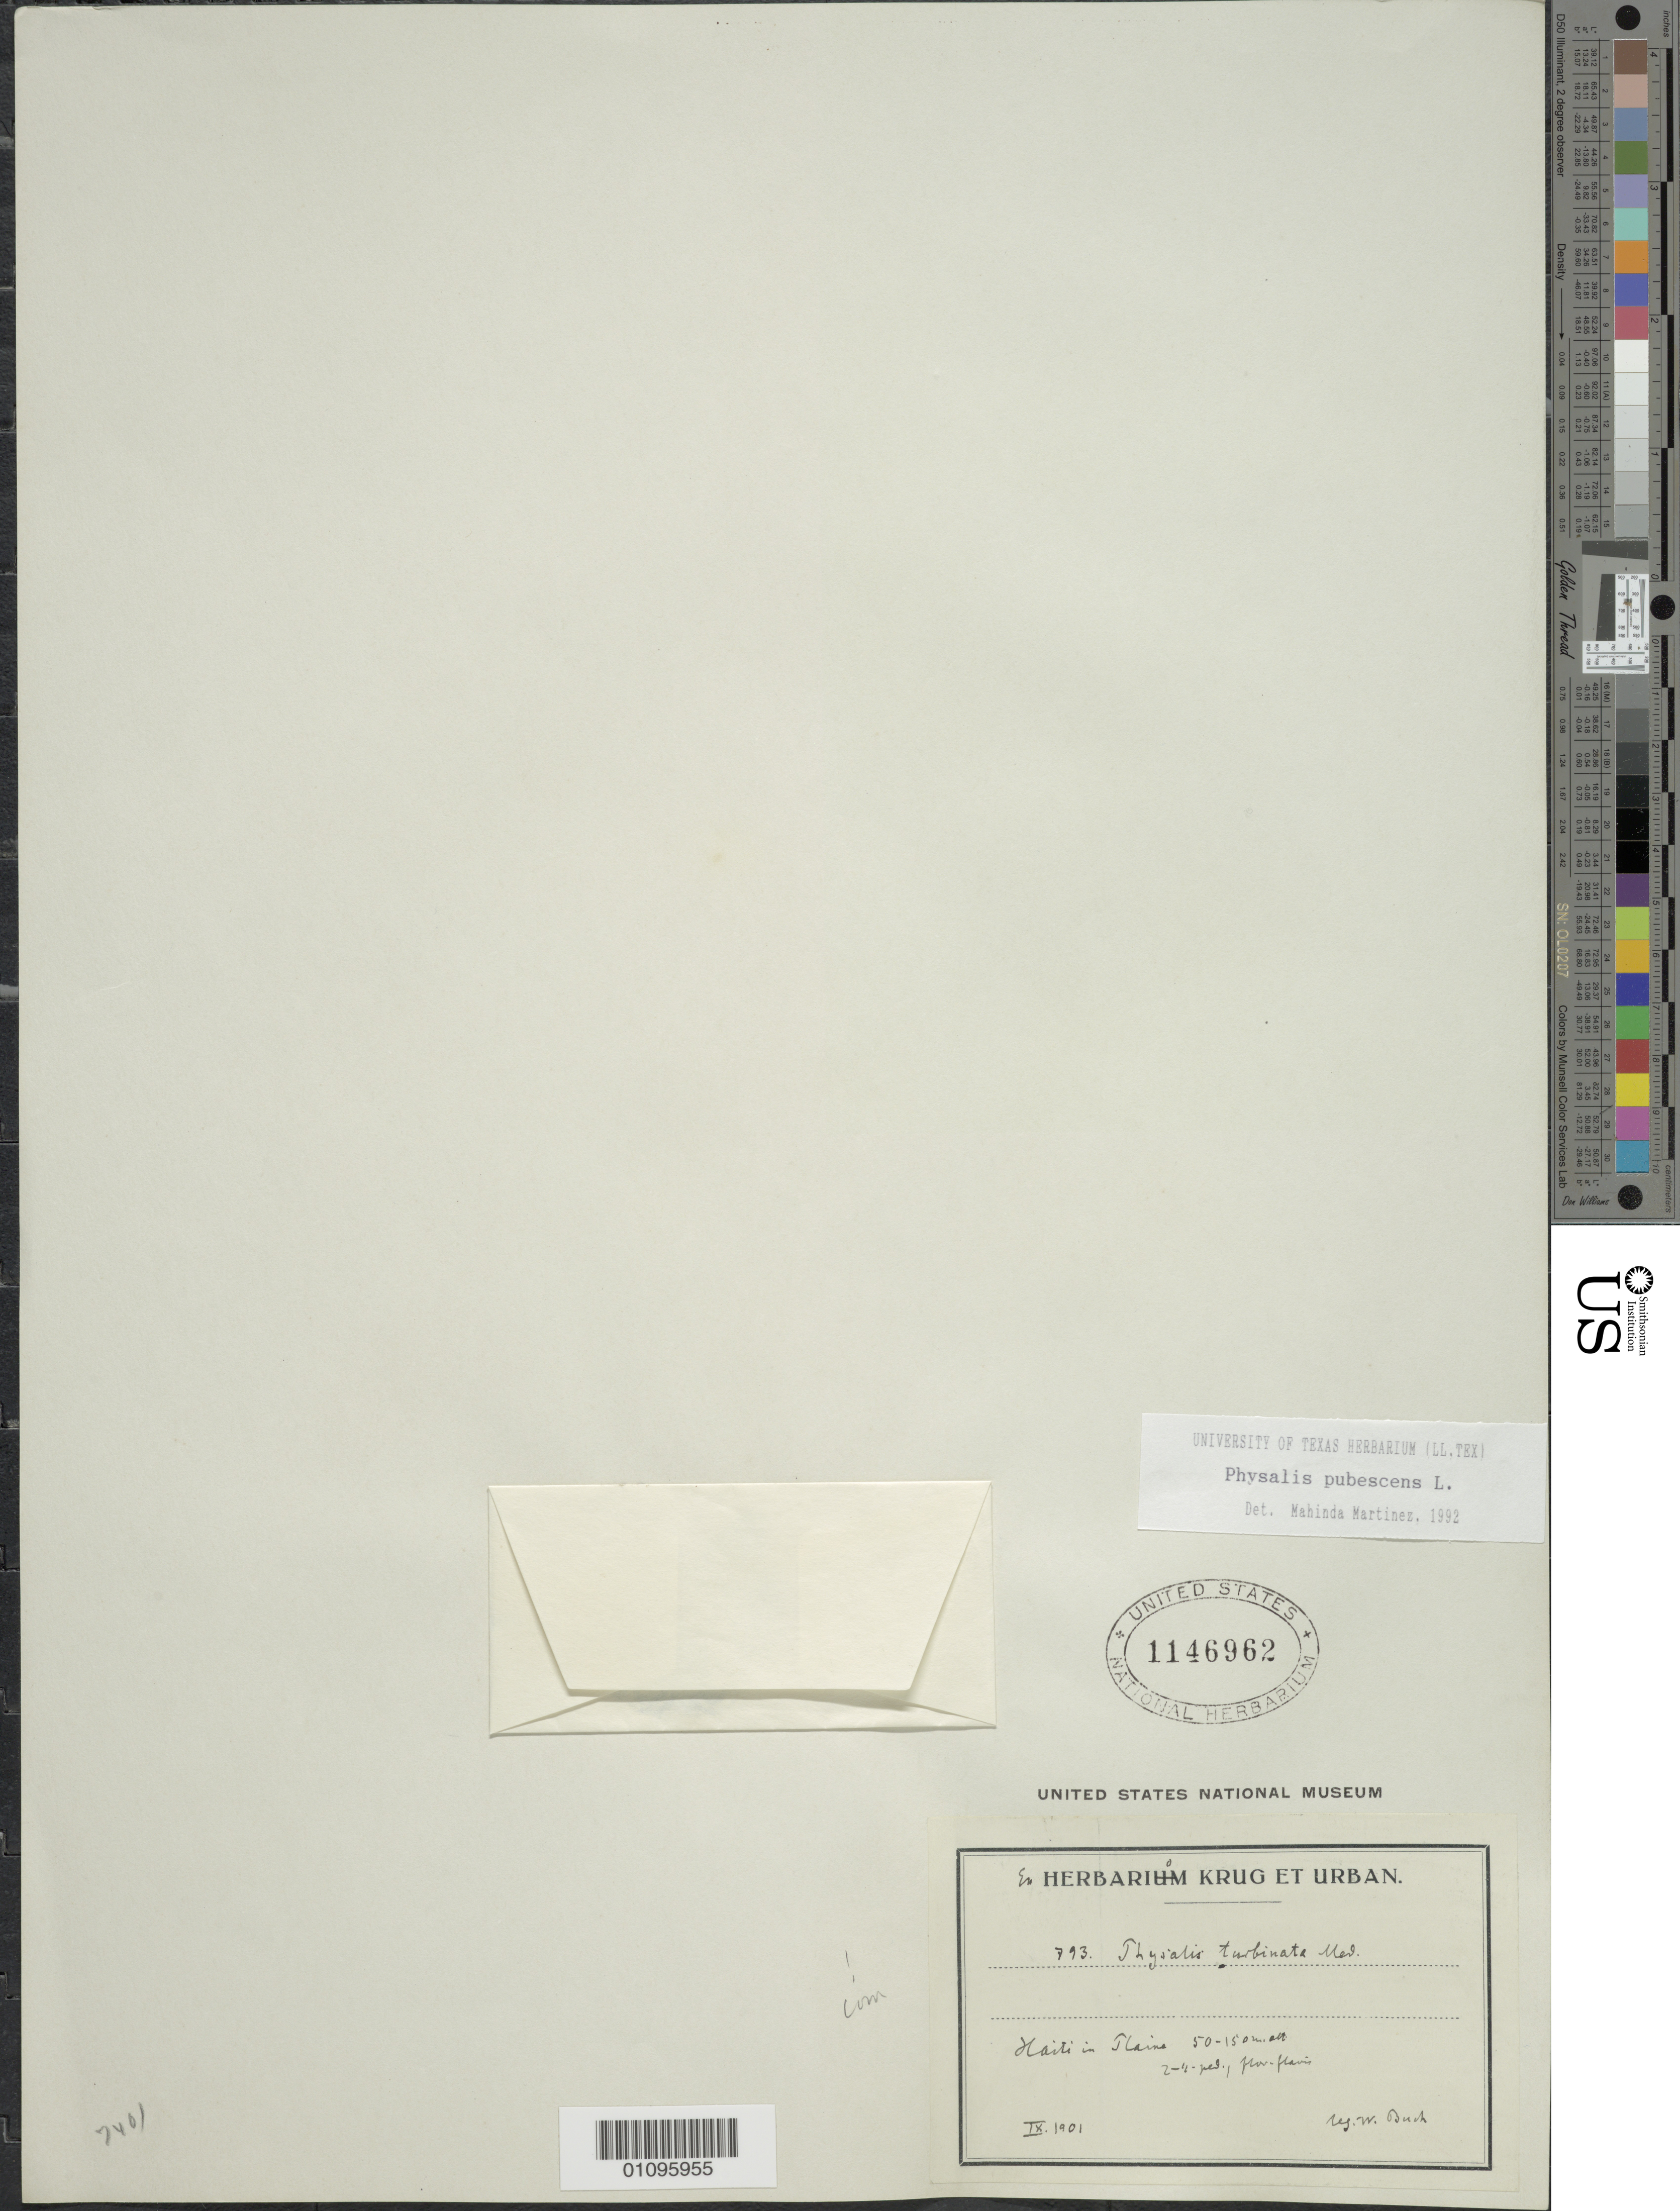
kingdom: Plantae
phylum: Tracheophyta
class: Magnoliopsida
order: Solanales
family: Solanaceae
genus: Physalis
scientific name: Physalis pubescens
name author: L.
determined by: Martinez, M.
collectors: W. Buch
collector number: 793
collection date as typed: Sep 1901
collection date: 1901-09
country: Haiti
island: Hispaniola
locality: Plaine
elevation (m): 50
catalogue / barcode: US 1146962